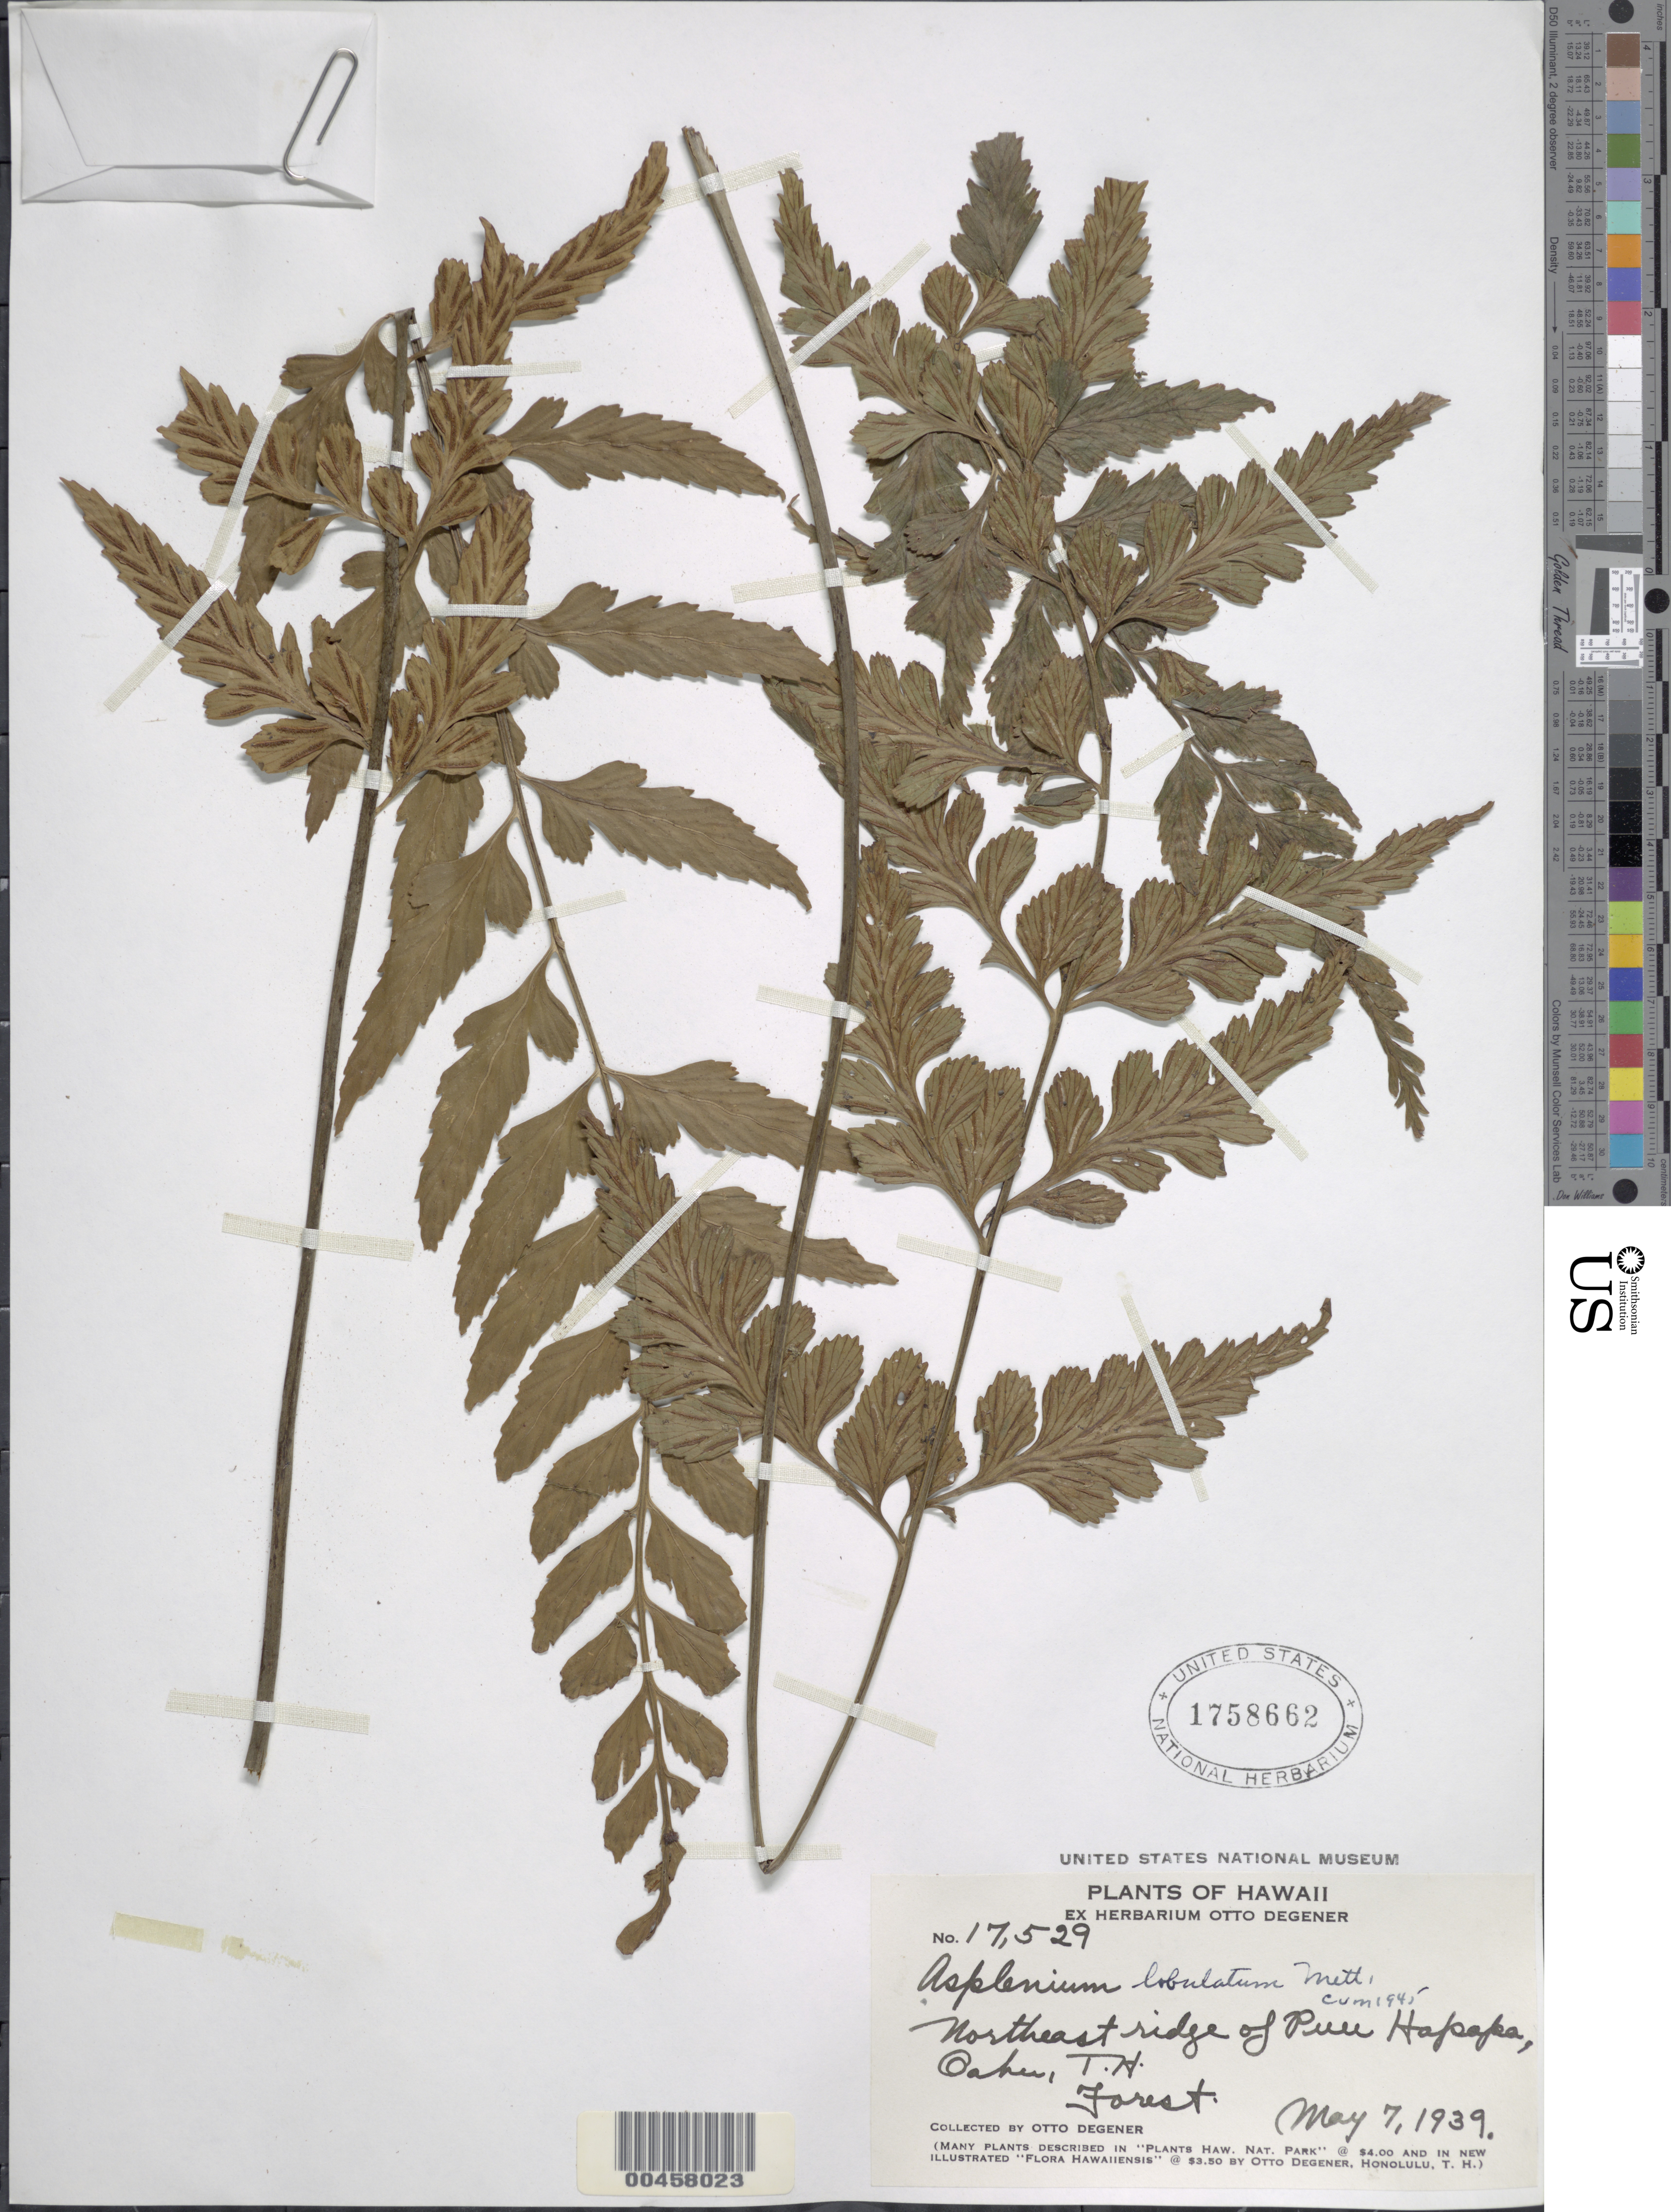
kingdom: Plantae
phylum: Tracheophyta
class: Polypodiopsida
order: Polypodiales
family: Aspleniaceae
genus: Asplenium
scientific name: Asplenium lobulatum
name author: Mett.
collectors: O. Degener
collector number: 17529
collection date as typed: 7 May 1939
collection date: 1939-05-07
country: United States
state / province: Hawaii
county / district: Honolulu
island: Oahu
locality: Northeast ridge of Puu Hapapa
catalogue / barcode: US 1758662